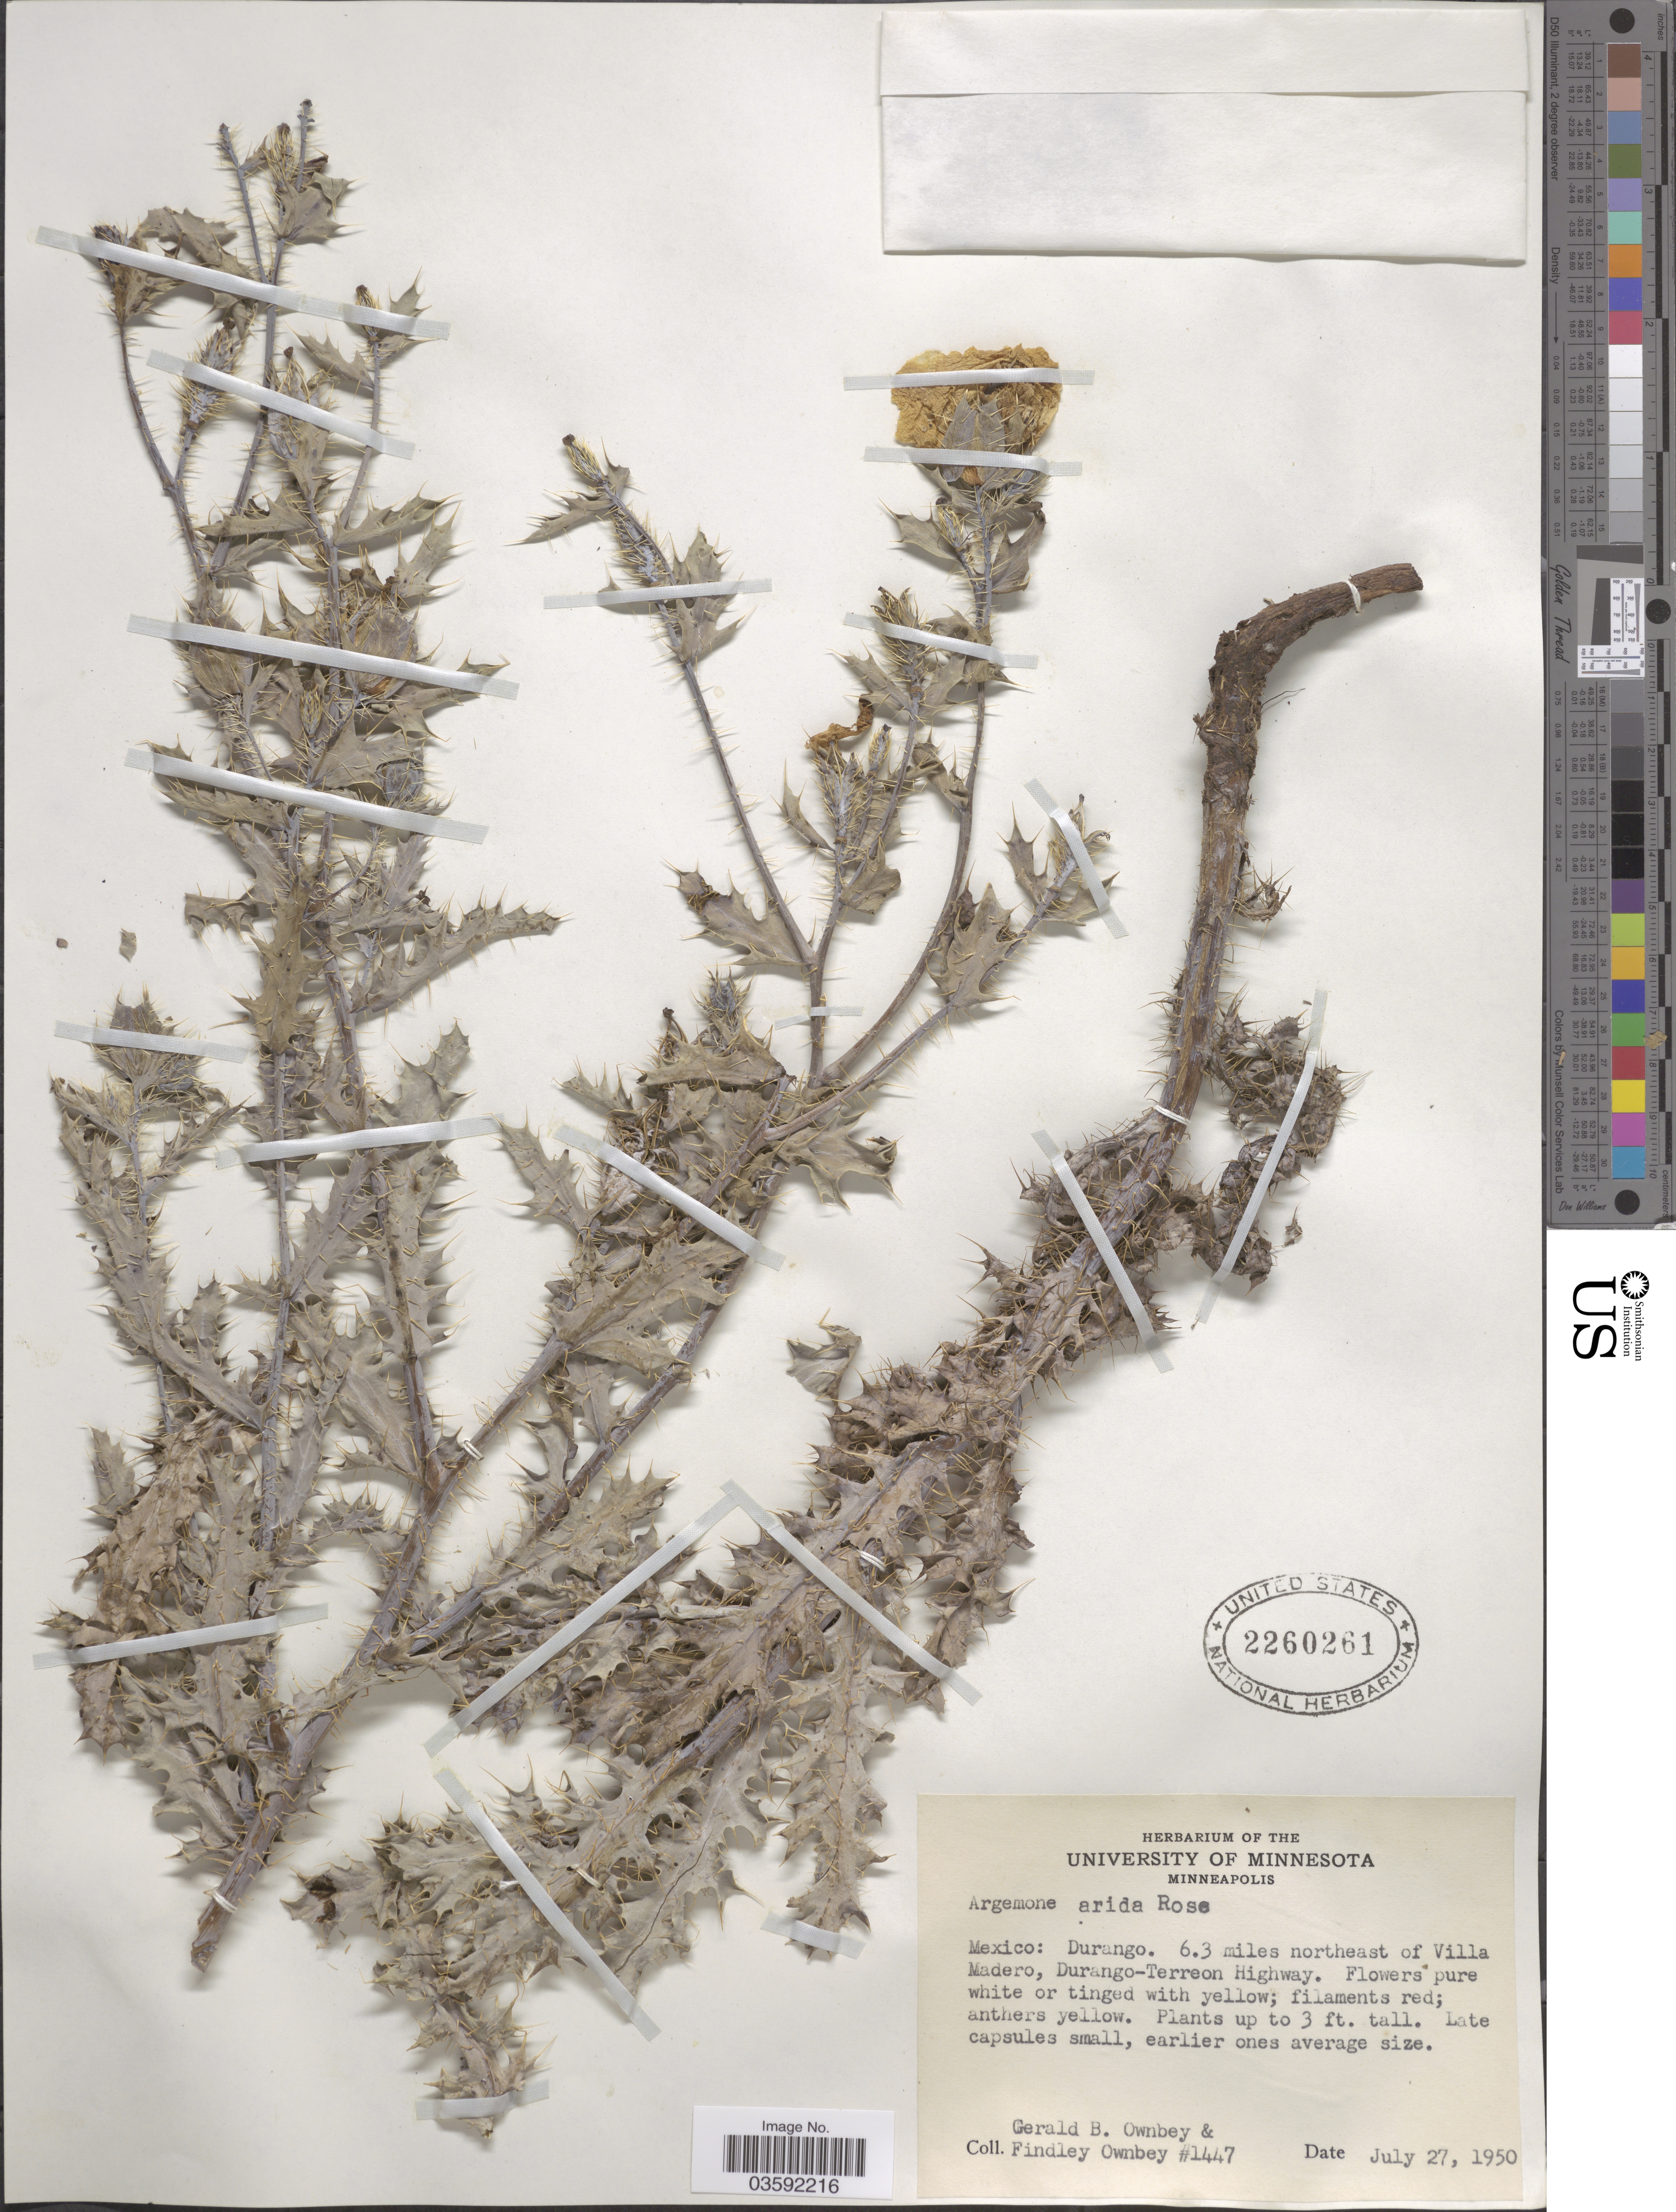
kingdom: Plantae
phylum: Tracheophyta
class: Magnoliopsida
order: Ranunculales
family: Papaveraceae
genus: Argemone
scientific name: Argemone arida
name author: Rose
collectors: G. B. Ownbey & F. Ownbey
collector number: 1447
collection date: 1950-07-27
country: Mexico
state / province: Durango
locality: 6.3 miles northeast of Villa Madero, Durango-Terreon Highway.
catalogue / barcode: US 2260261